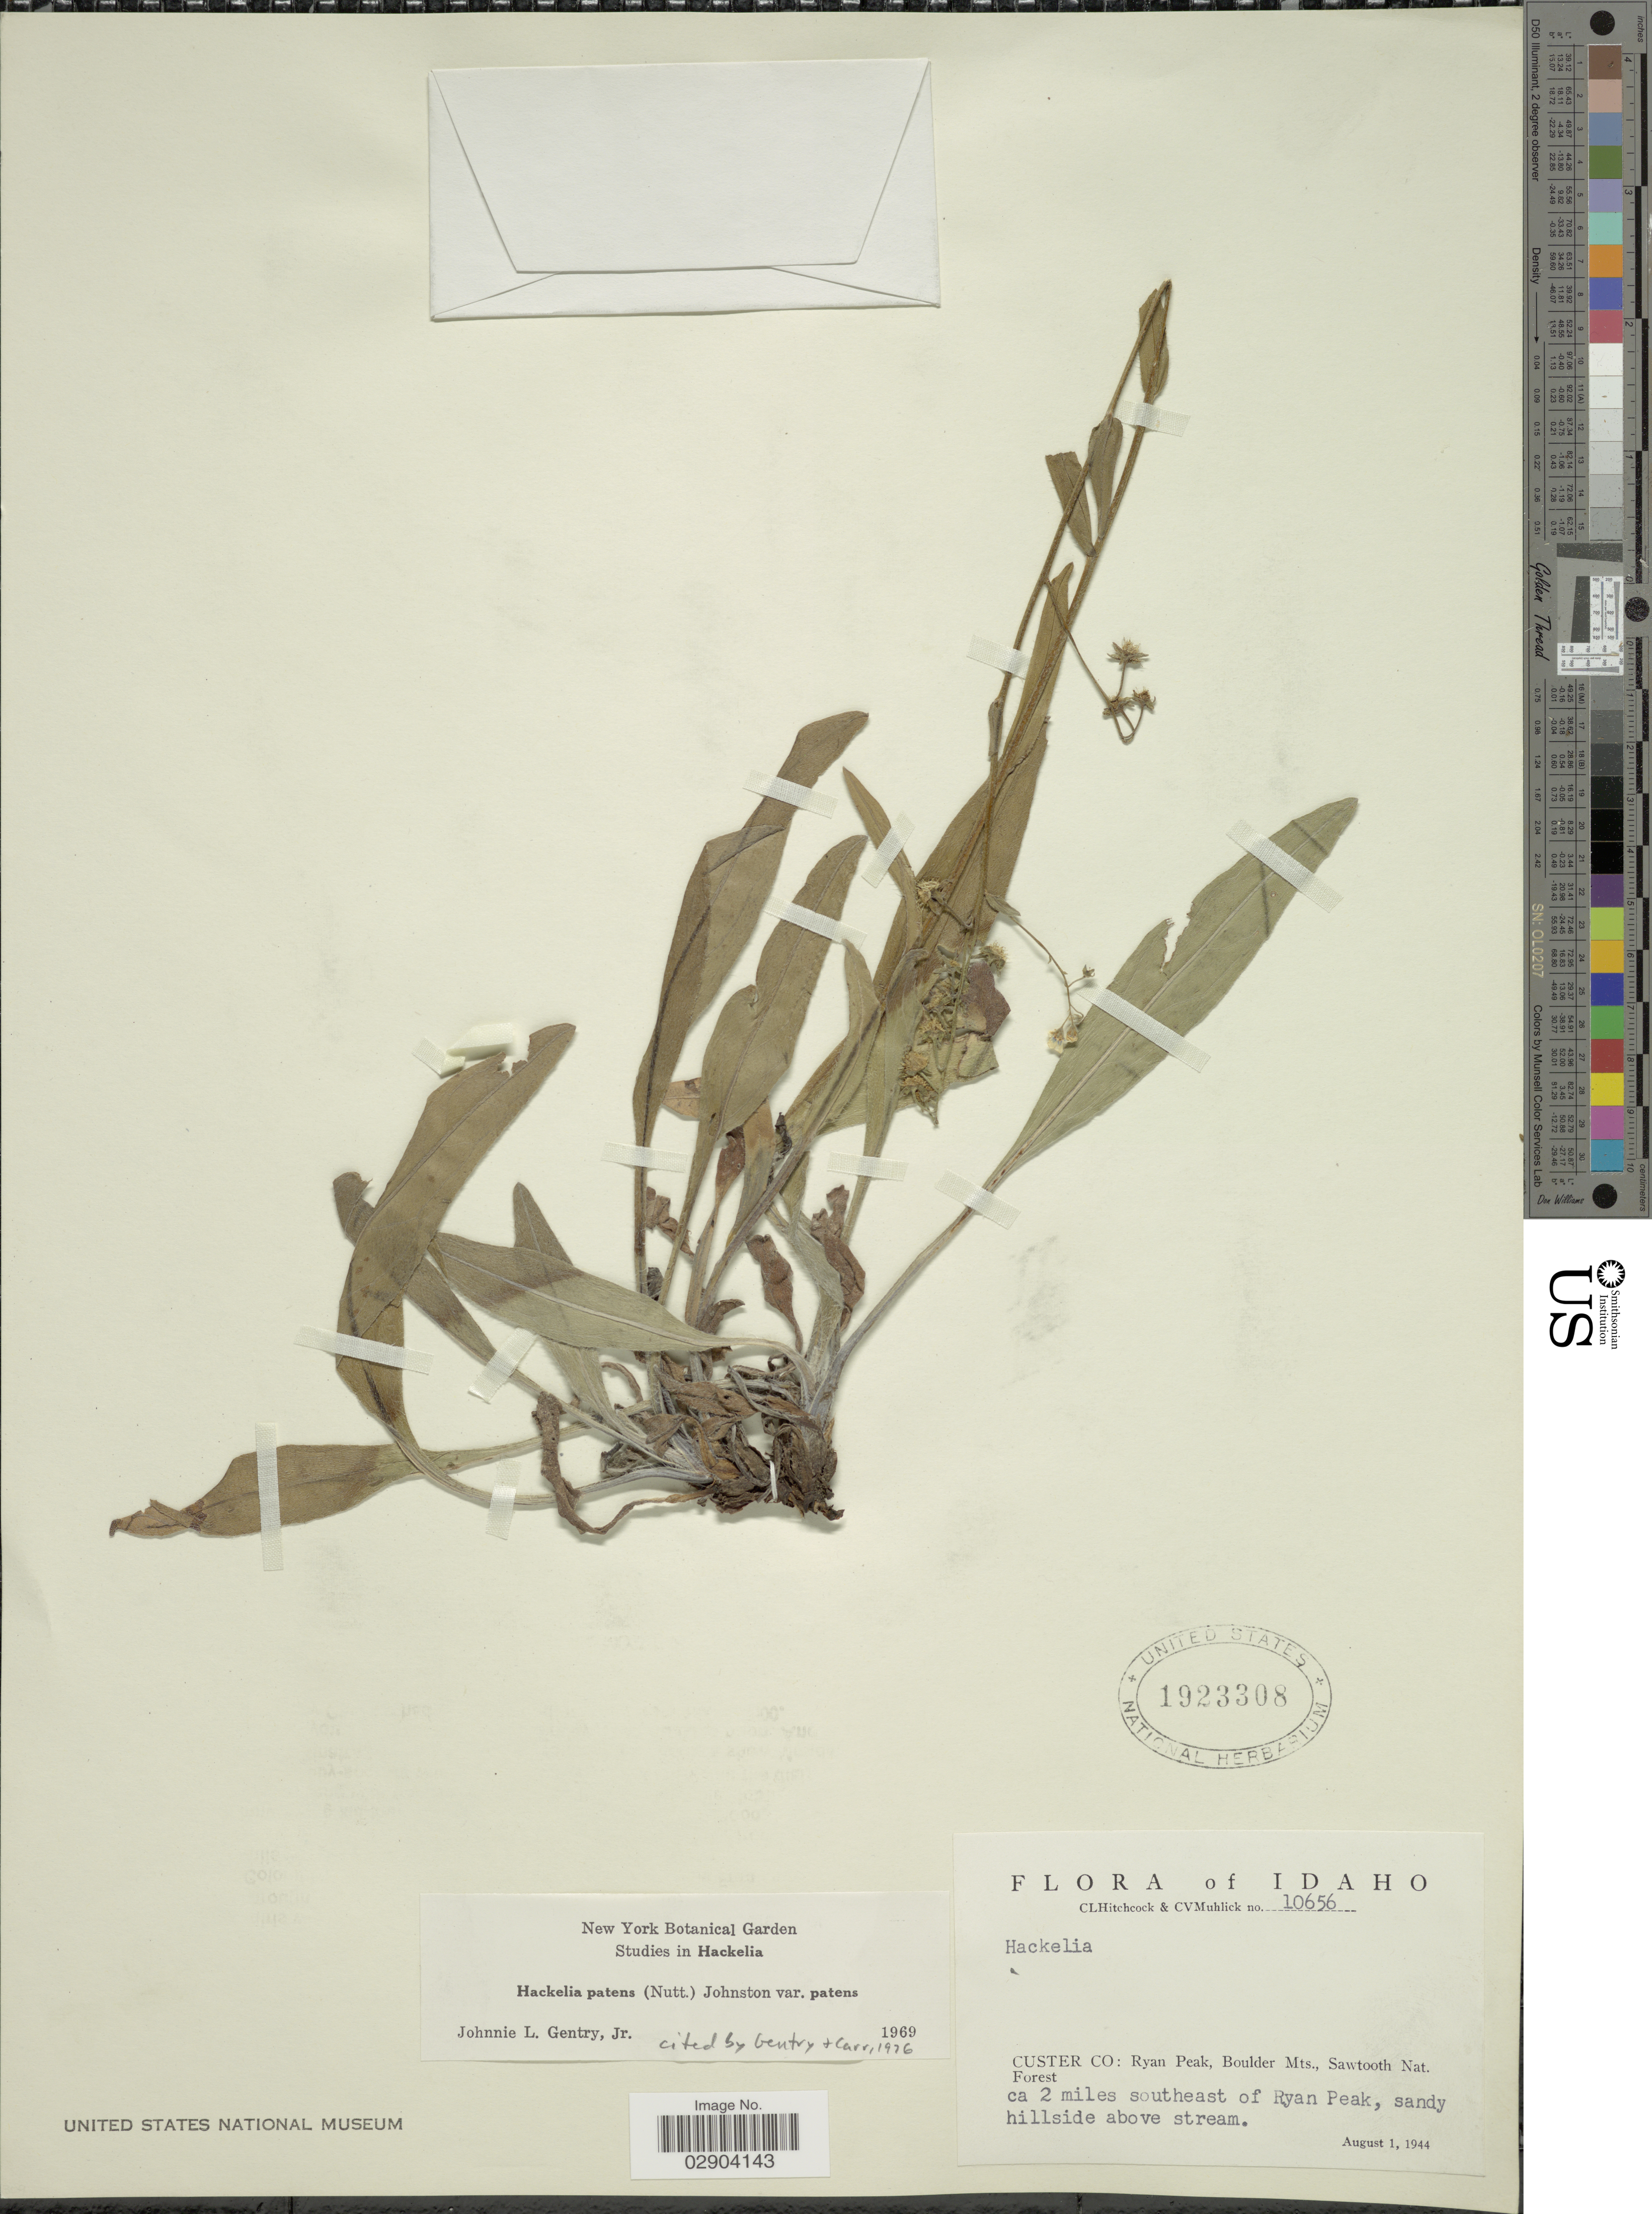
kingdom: Plantae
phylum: Tracheophyta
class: Magnoliopsida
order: Boraginales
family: Boraginaceae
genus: Hackelia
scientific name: Hackelia patens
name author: I.M. Johnst.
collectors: C. L. Hitchcock & C. V. Muhlick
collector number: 10656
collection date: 1944-08-01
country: United States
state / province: Idaho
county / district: Custer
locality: Ryan Peak, Boulder Mts., Sawtooth Nat. Forest. ca 2 miles southeast of Ryan Peak, sandy hillside above stream.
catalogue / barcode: US 1923308